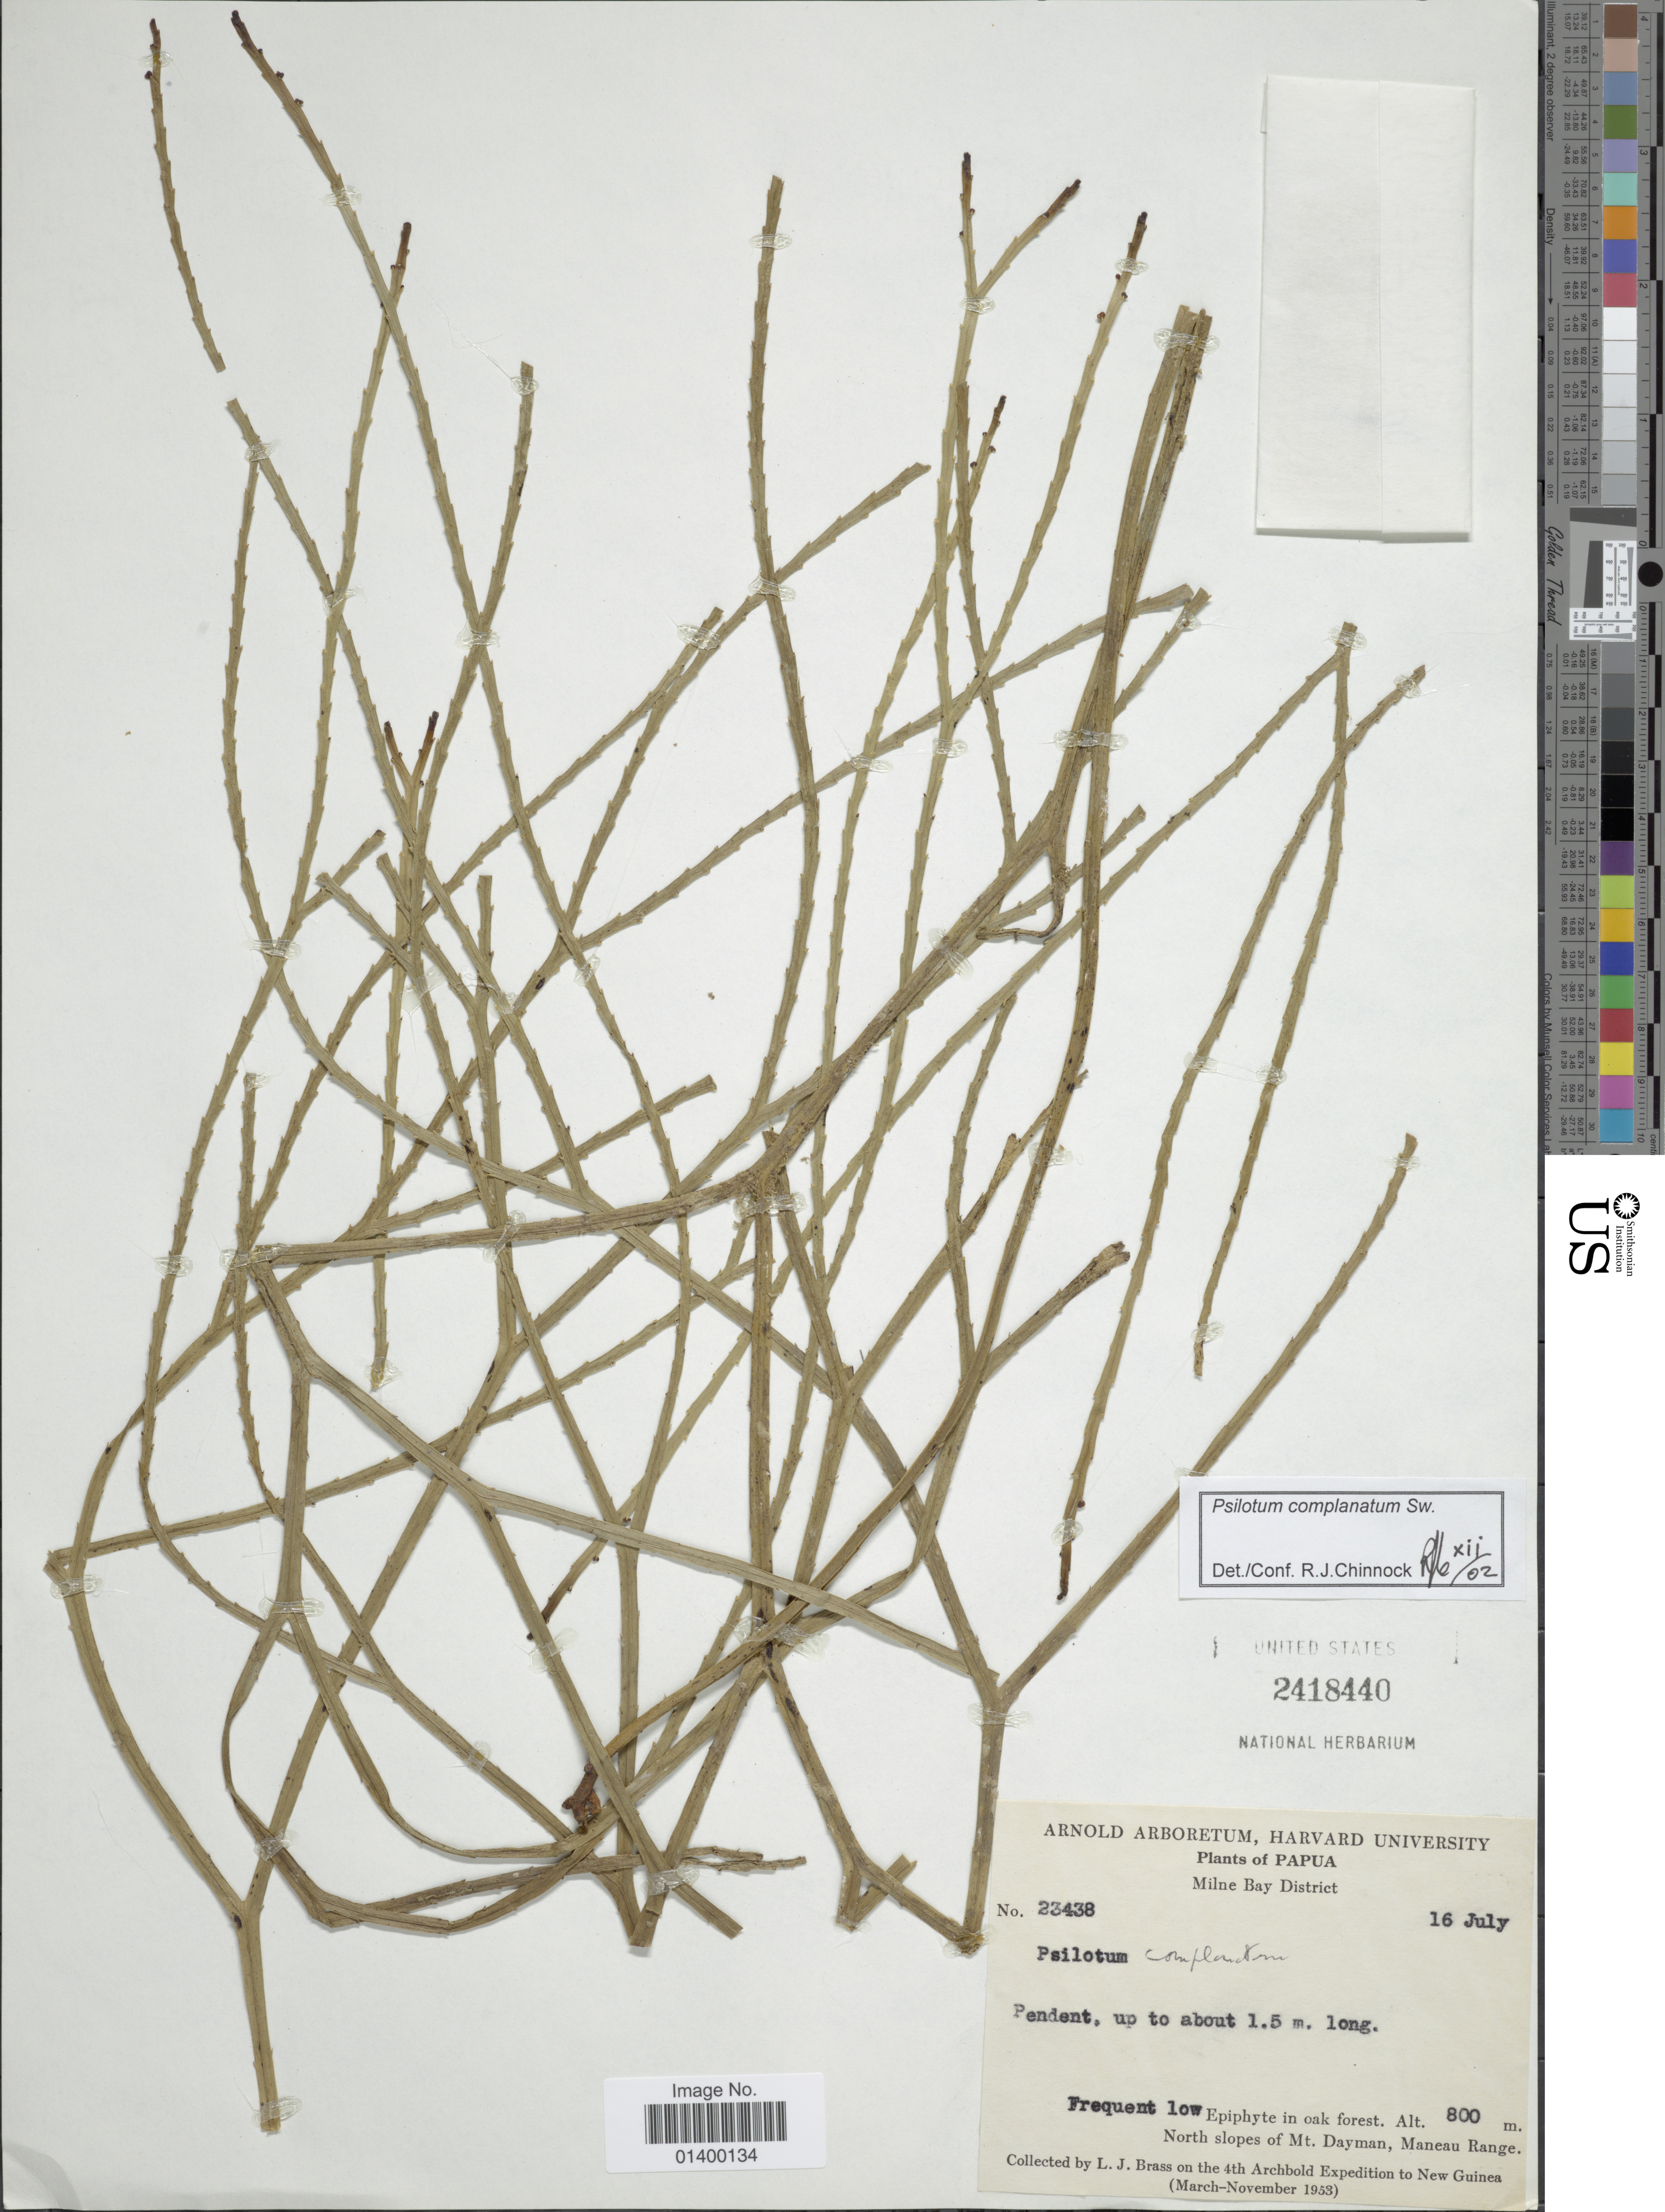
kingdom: Plantae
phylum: Tracheophyta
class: Polypodiopsida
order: Psilotales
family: Psilotaceae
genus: Psilotum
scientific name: Psilotum complanatum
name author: Sw.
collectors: L. J. Brass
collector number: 23438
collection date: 1953-07-16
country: Papua New Guinea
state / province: Milne Bay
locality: North slopes of Mt. Dayman, Maneau Range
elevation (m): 800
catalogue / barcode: US 2418440